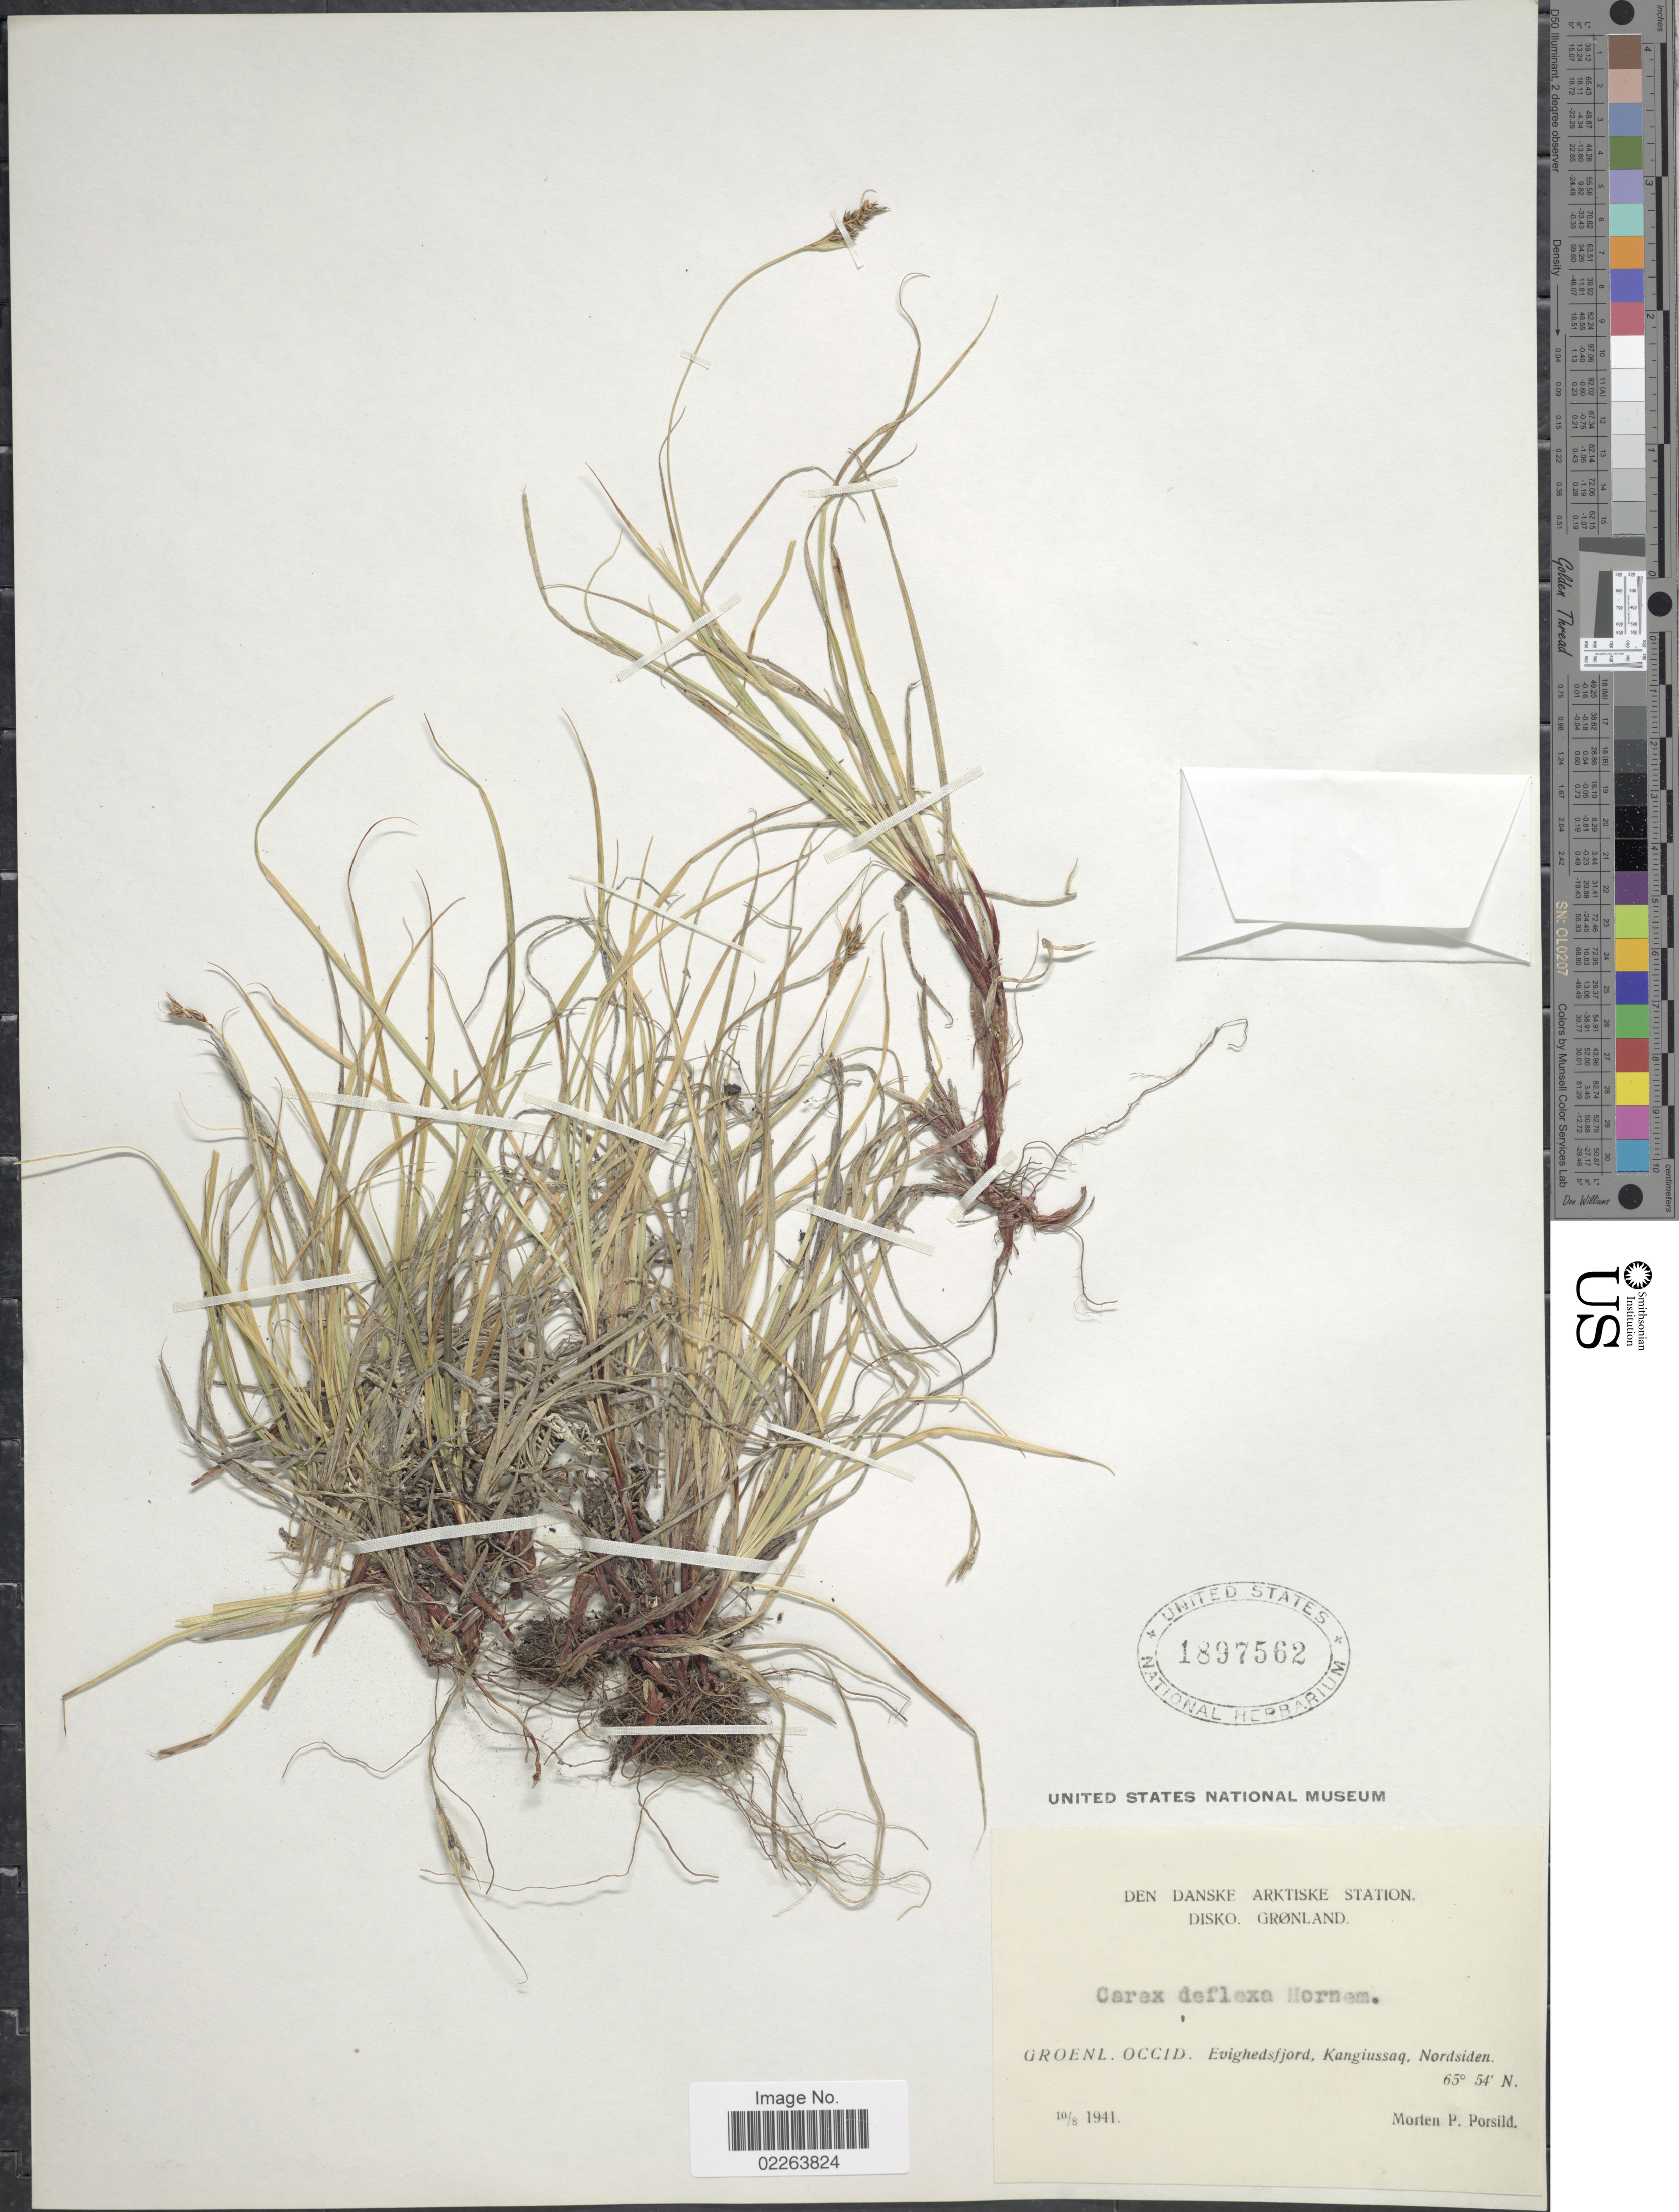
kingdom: Plantae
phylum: Tracheophyta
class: Liliopsida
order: Poales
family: Cyperaceae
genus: Carex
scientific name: Carex deflexa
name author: Hornem.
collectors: M. P. Porsild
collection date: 1941-08-10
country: Greenland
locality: Disko. Groenl. Occid. Evighedsfjord, Kangiussaq, Nordsiden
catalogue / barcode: US 1897562